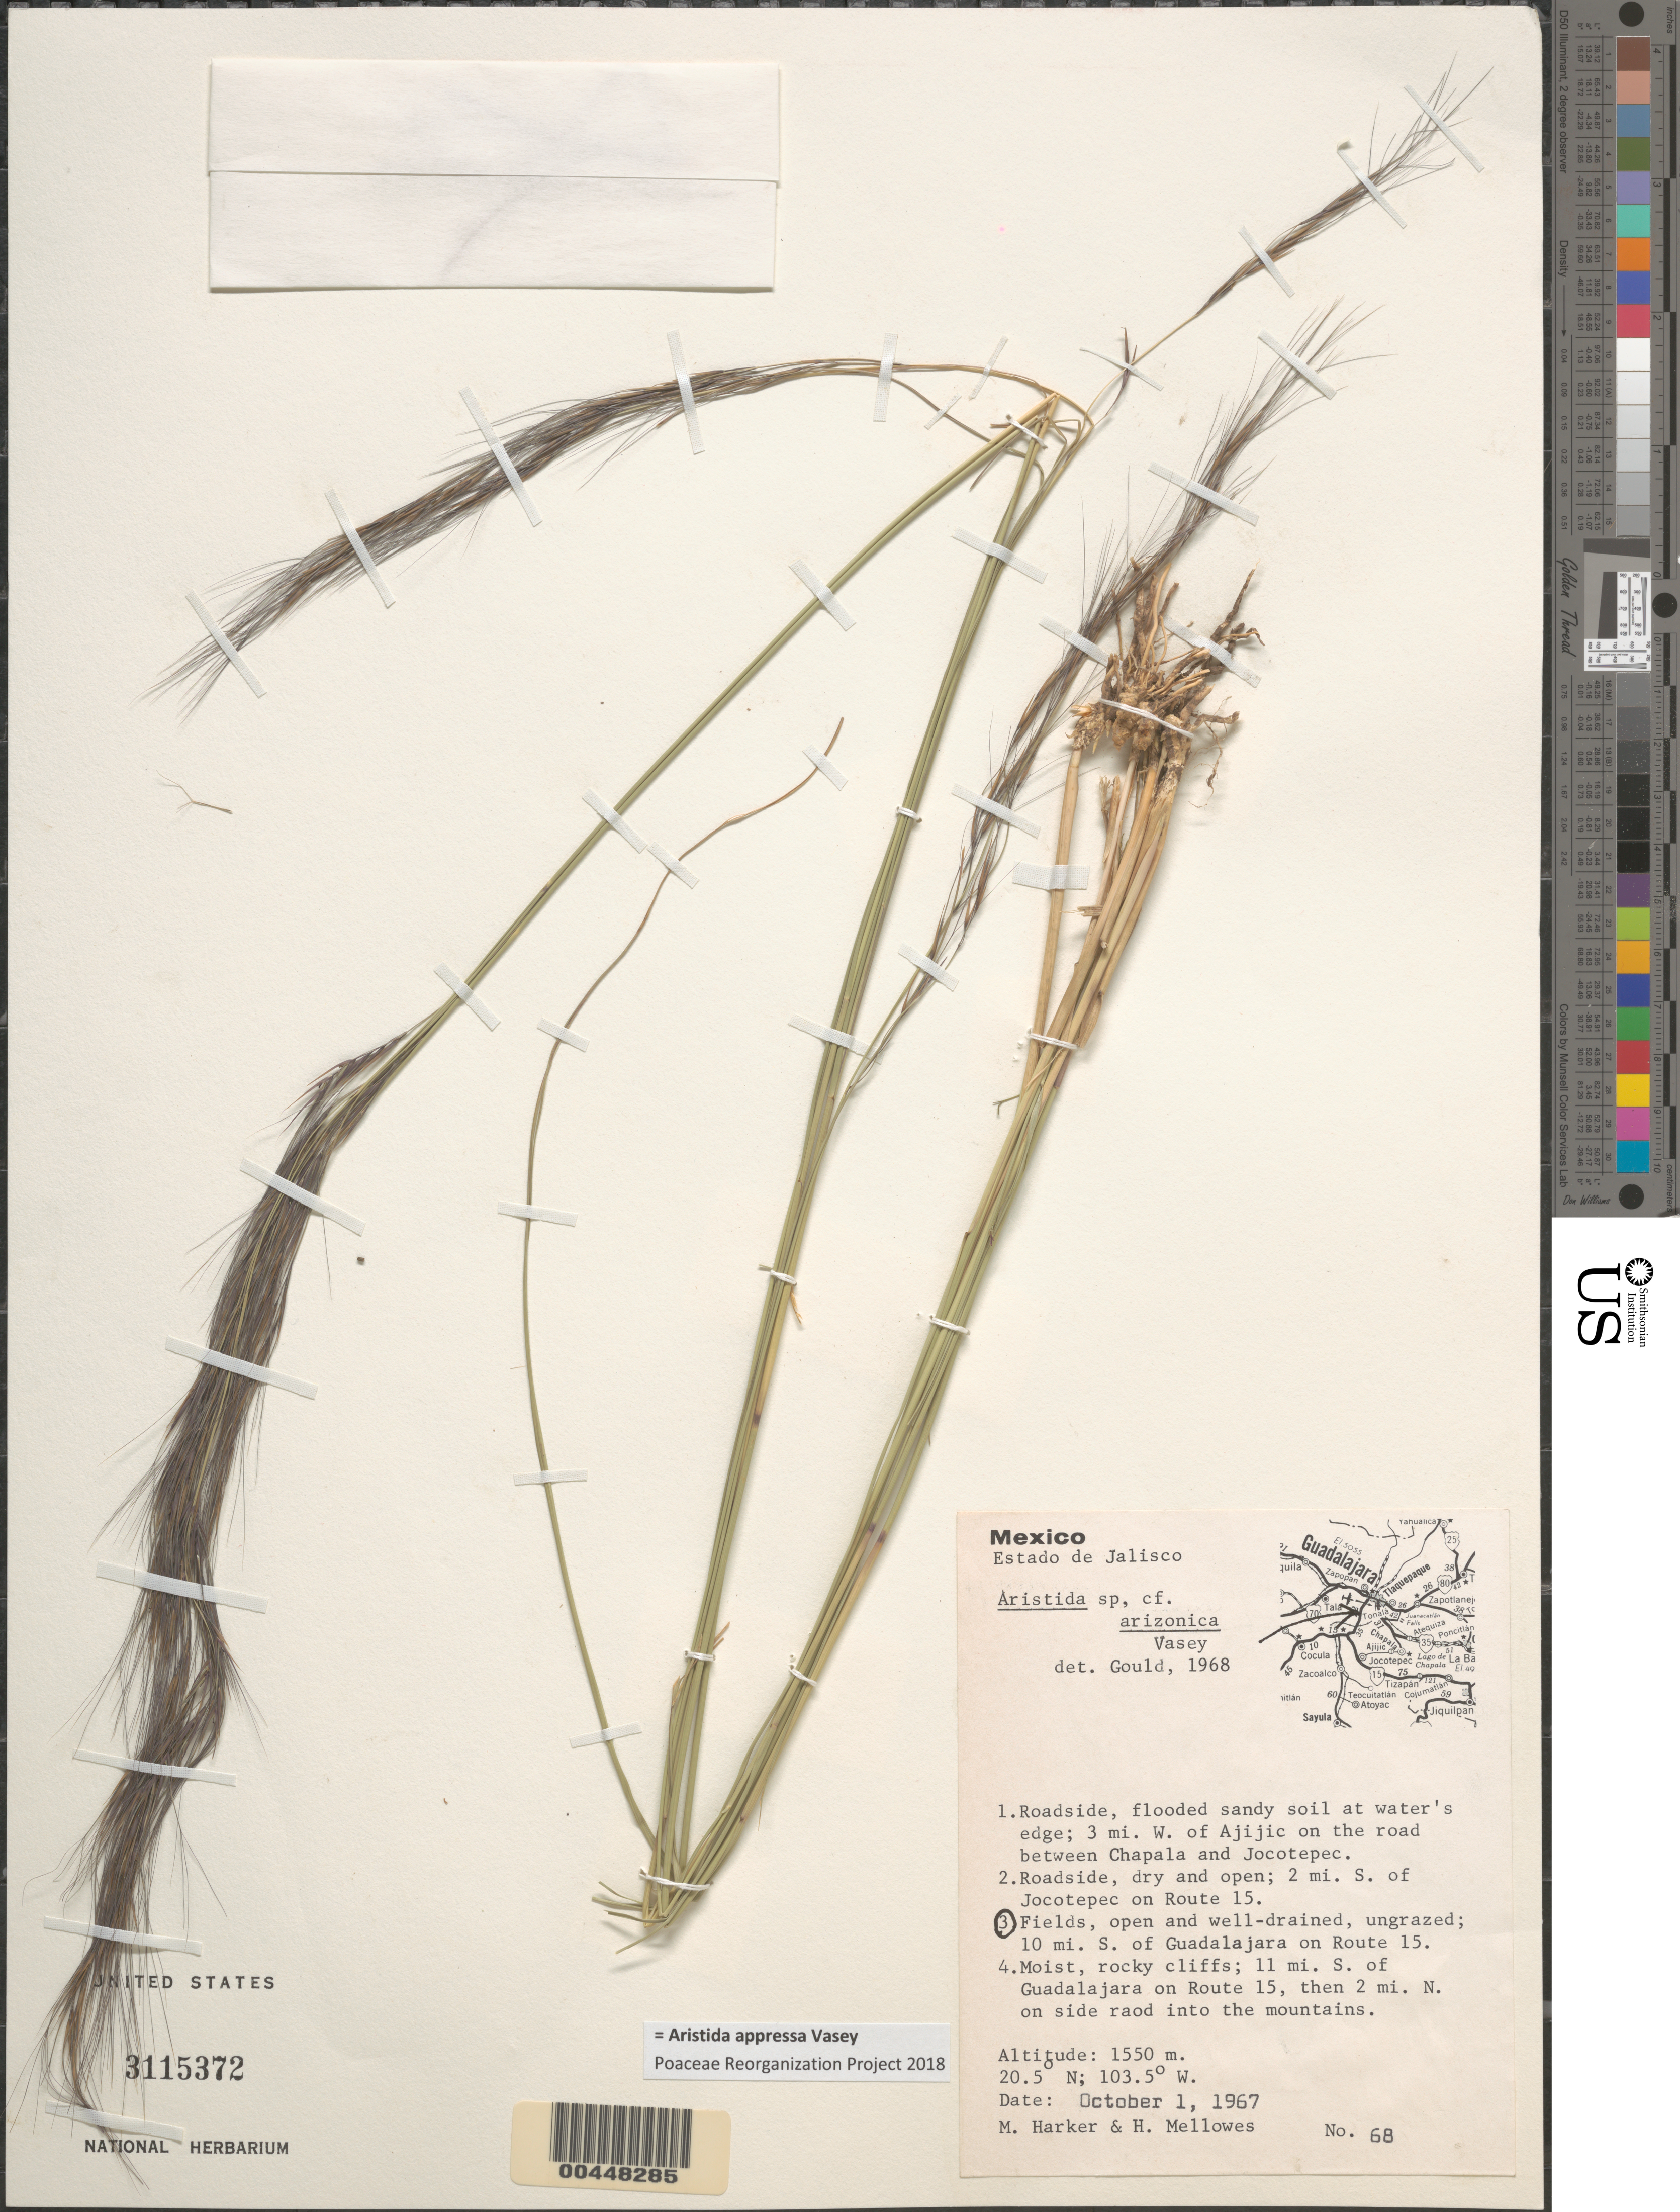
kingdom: Plantae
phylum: Tracheophyta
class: Liliopsida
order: Poales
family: Poaceae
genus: Aristida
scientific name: Aristida appressa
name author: Vasey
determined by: Poaceae Reorganization Project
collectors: M. Harker & H. Mellowes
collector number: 68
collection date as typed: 1 Oct 1967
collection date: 1967-10-01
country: Mexico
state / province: Jalisco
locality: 10 mi S of Guadalajara on Route 15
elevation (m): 1550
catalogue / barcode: US 3115372